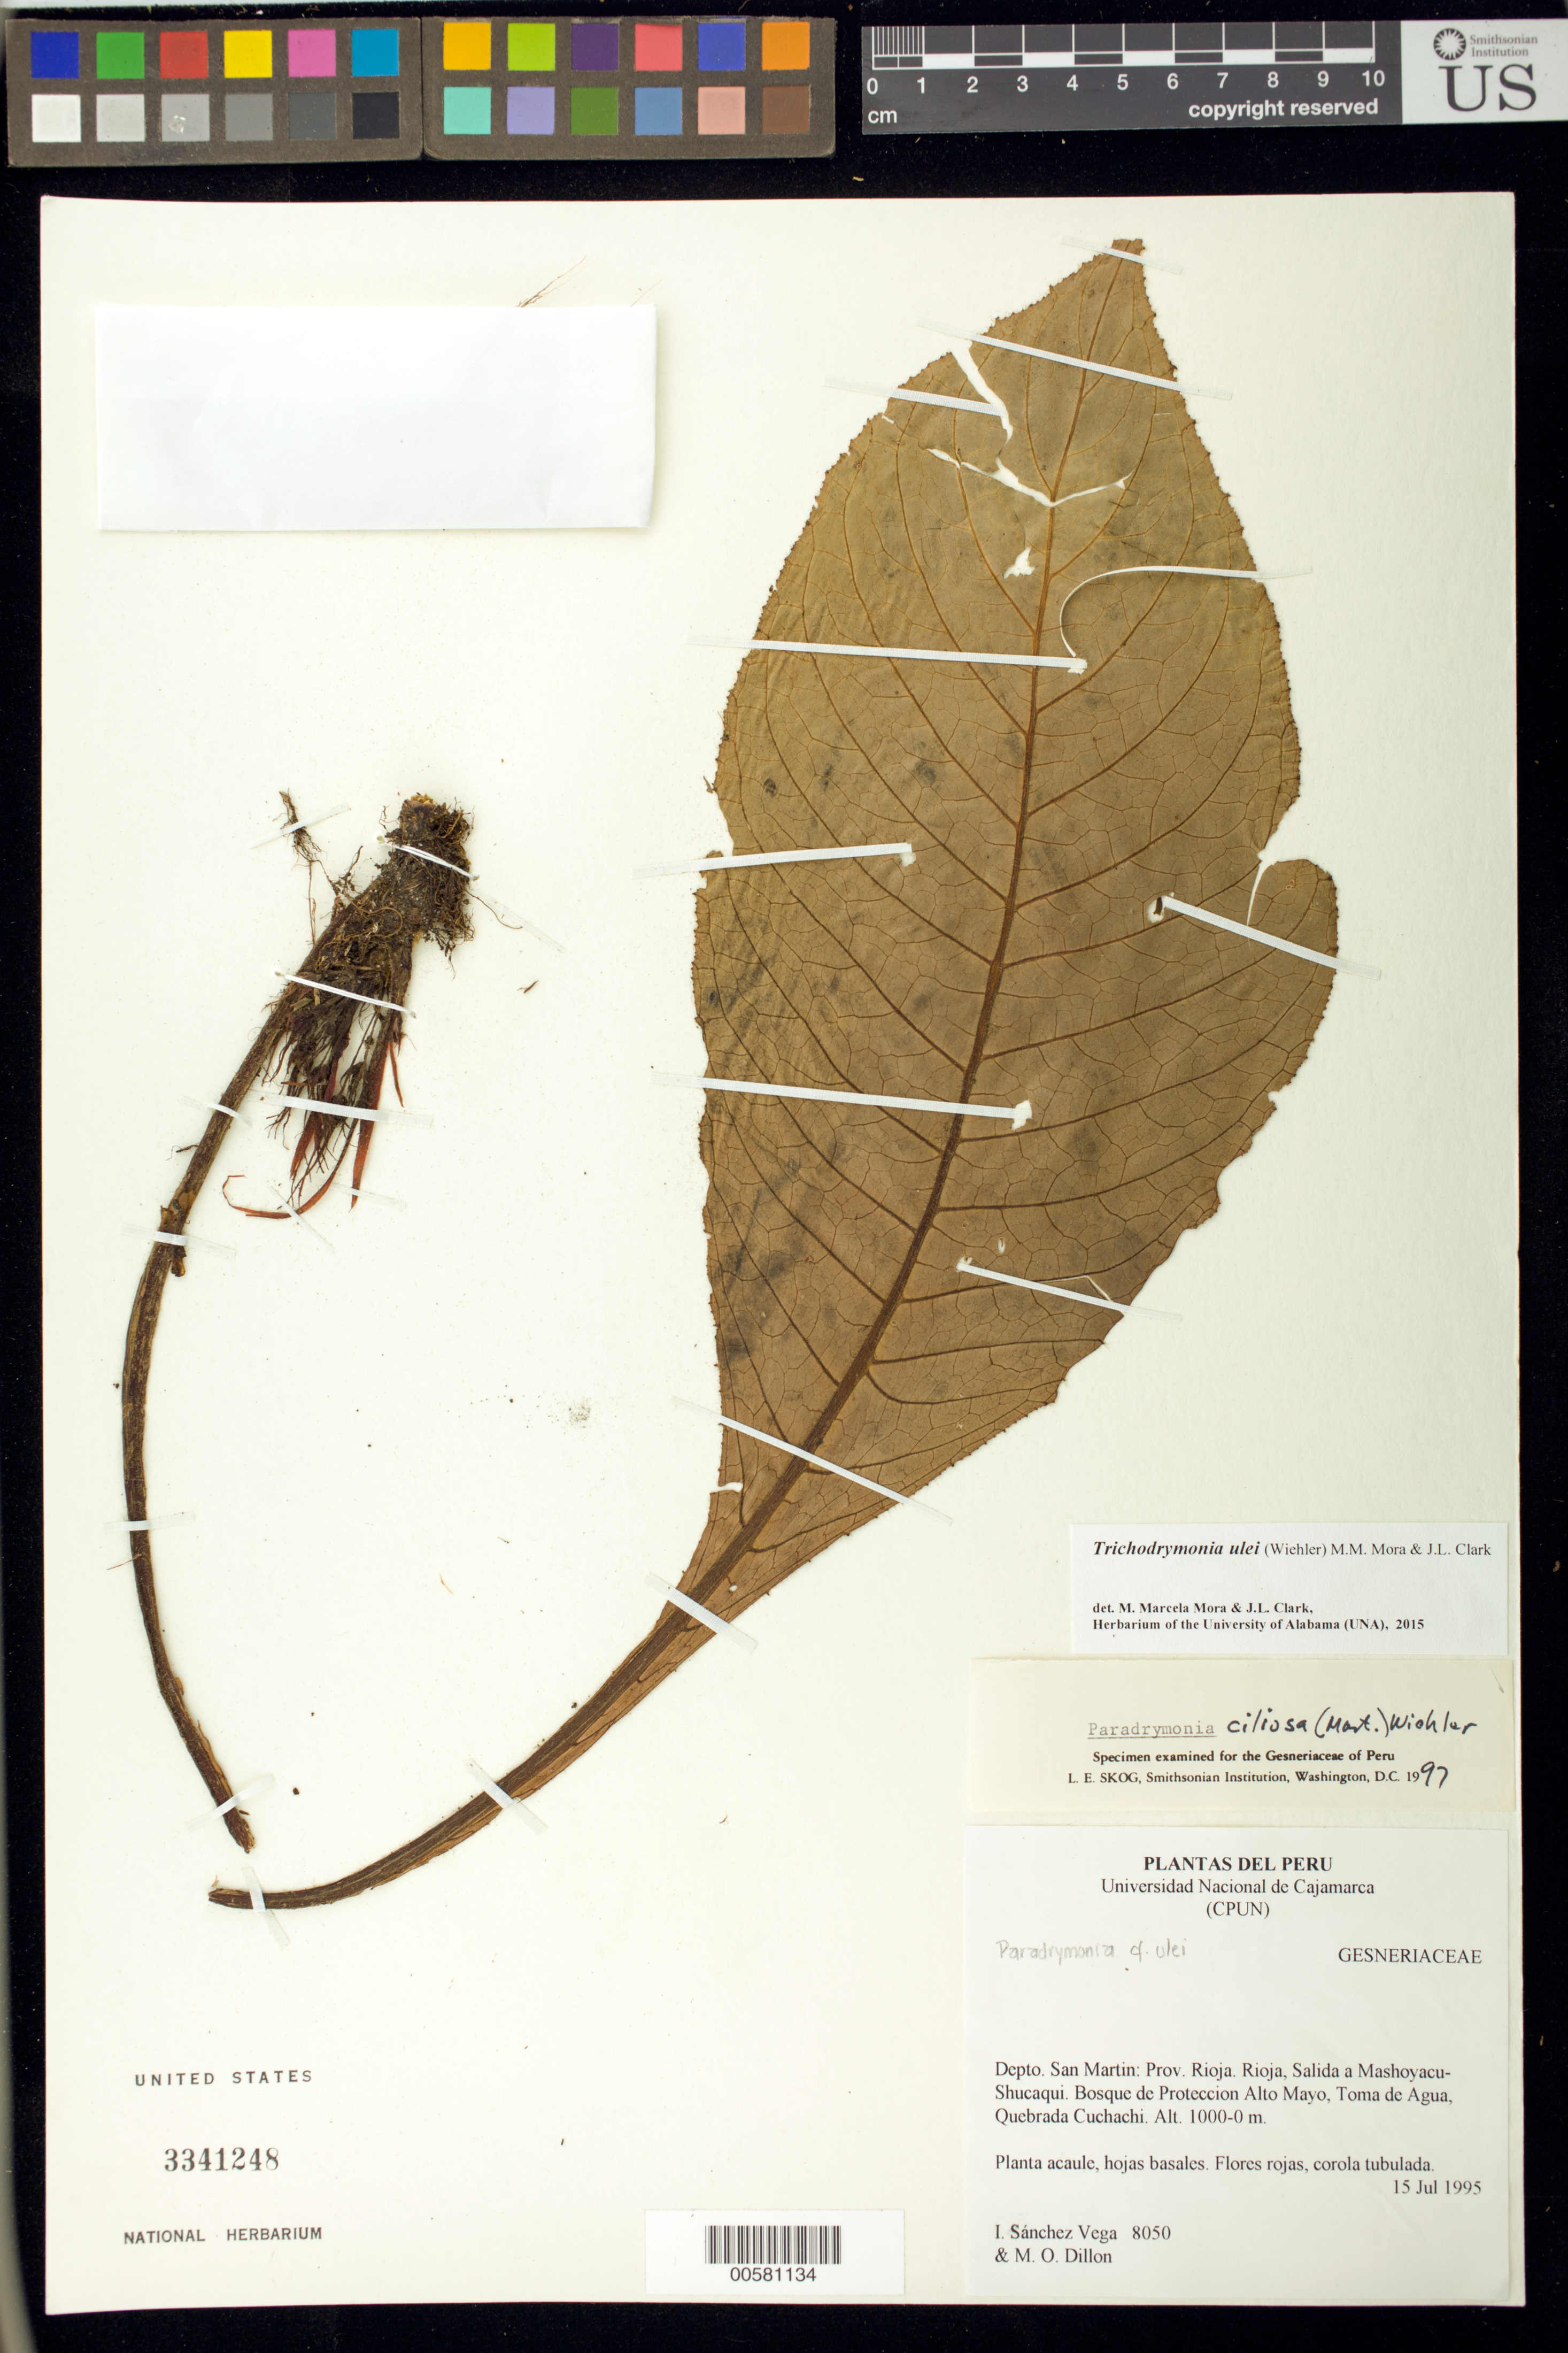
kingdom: Plantae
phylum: Tracheophyta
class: Magnoliopsida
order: Lamiales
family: Gesneriaceae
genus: Trichodrymonia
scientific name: Trichodrymonia ulei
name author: (Wiehler) M.M. Mora & J.L. Clark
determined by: Mora, M. M.; Clark, J. L.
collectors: I. M. Sánchez Vega & M. O. Dillon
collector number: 8050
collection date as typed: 15 Jul 1995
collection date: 1995-07-15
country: Peru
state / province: San Martín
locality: Prov. Rioja; Rioja, Salida a Mashoyacu - Shucaqui, Bosque de Proteccion Alto Mayo, Toma de Agua, Quebrada Cuchachi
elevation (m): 1000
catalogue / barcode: US 3341248